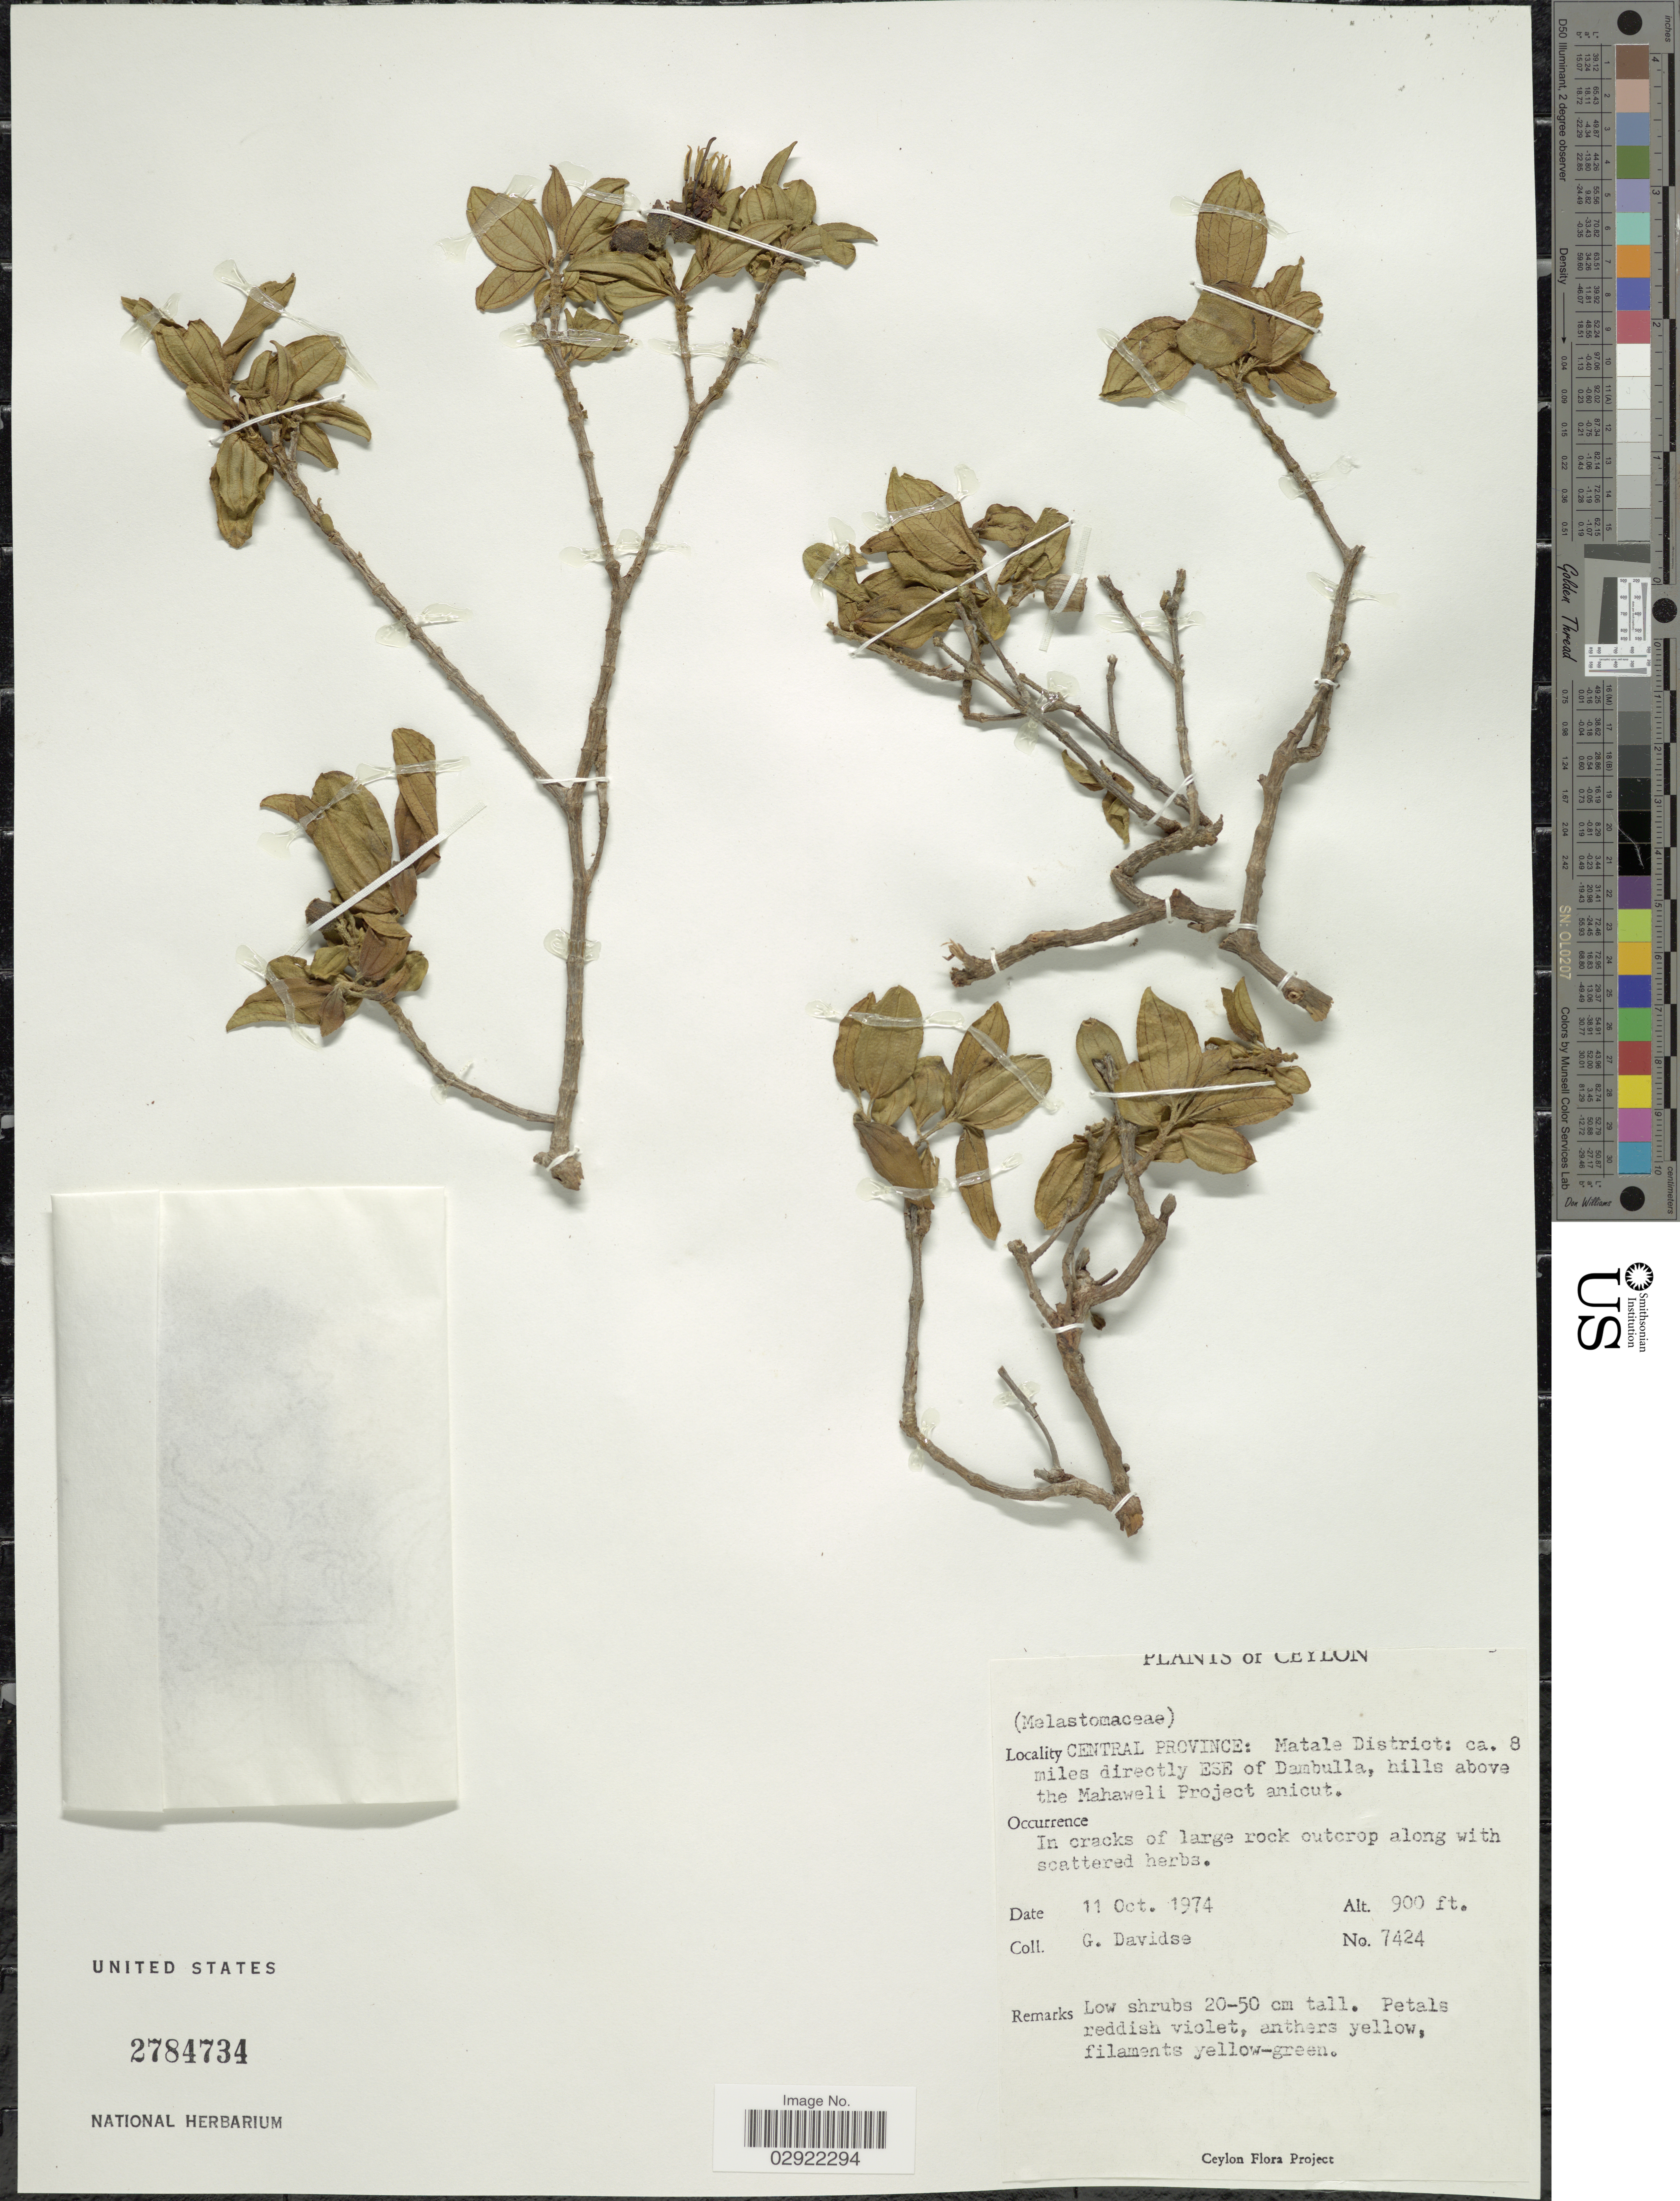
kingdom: Plantae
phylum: Tracheophyta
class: Magnoliopsida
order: Myrtales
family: Melastomataceae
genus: Osbeckia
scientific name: Osbeckia sp.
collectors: G. Davidse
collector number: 7424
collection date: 1974-10-11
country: Sri Lanka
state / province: Central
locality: Ceylon. Matale District: ca. 8 miles directly ESE of Dambulla, hills above the Mahaweli Project anicut.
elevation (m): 274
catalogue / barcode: US 2784734